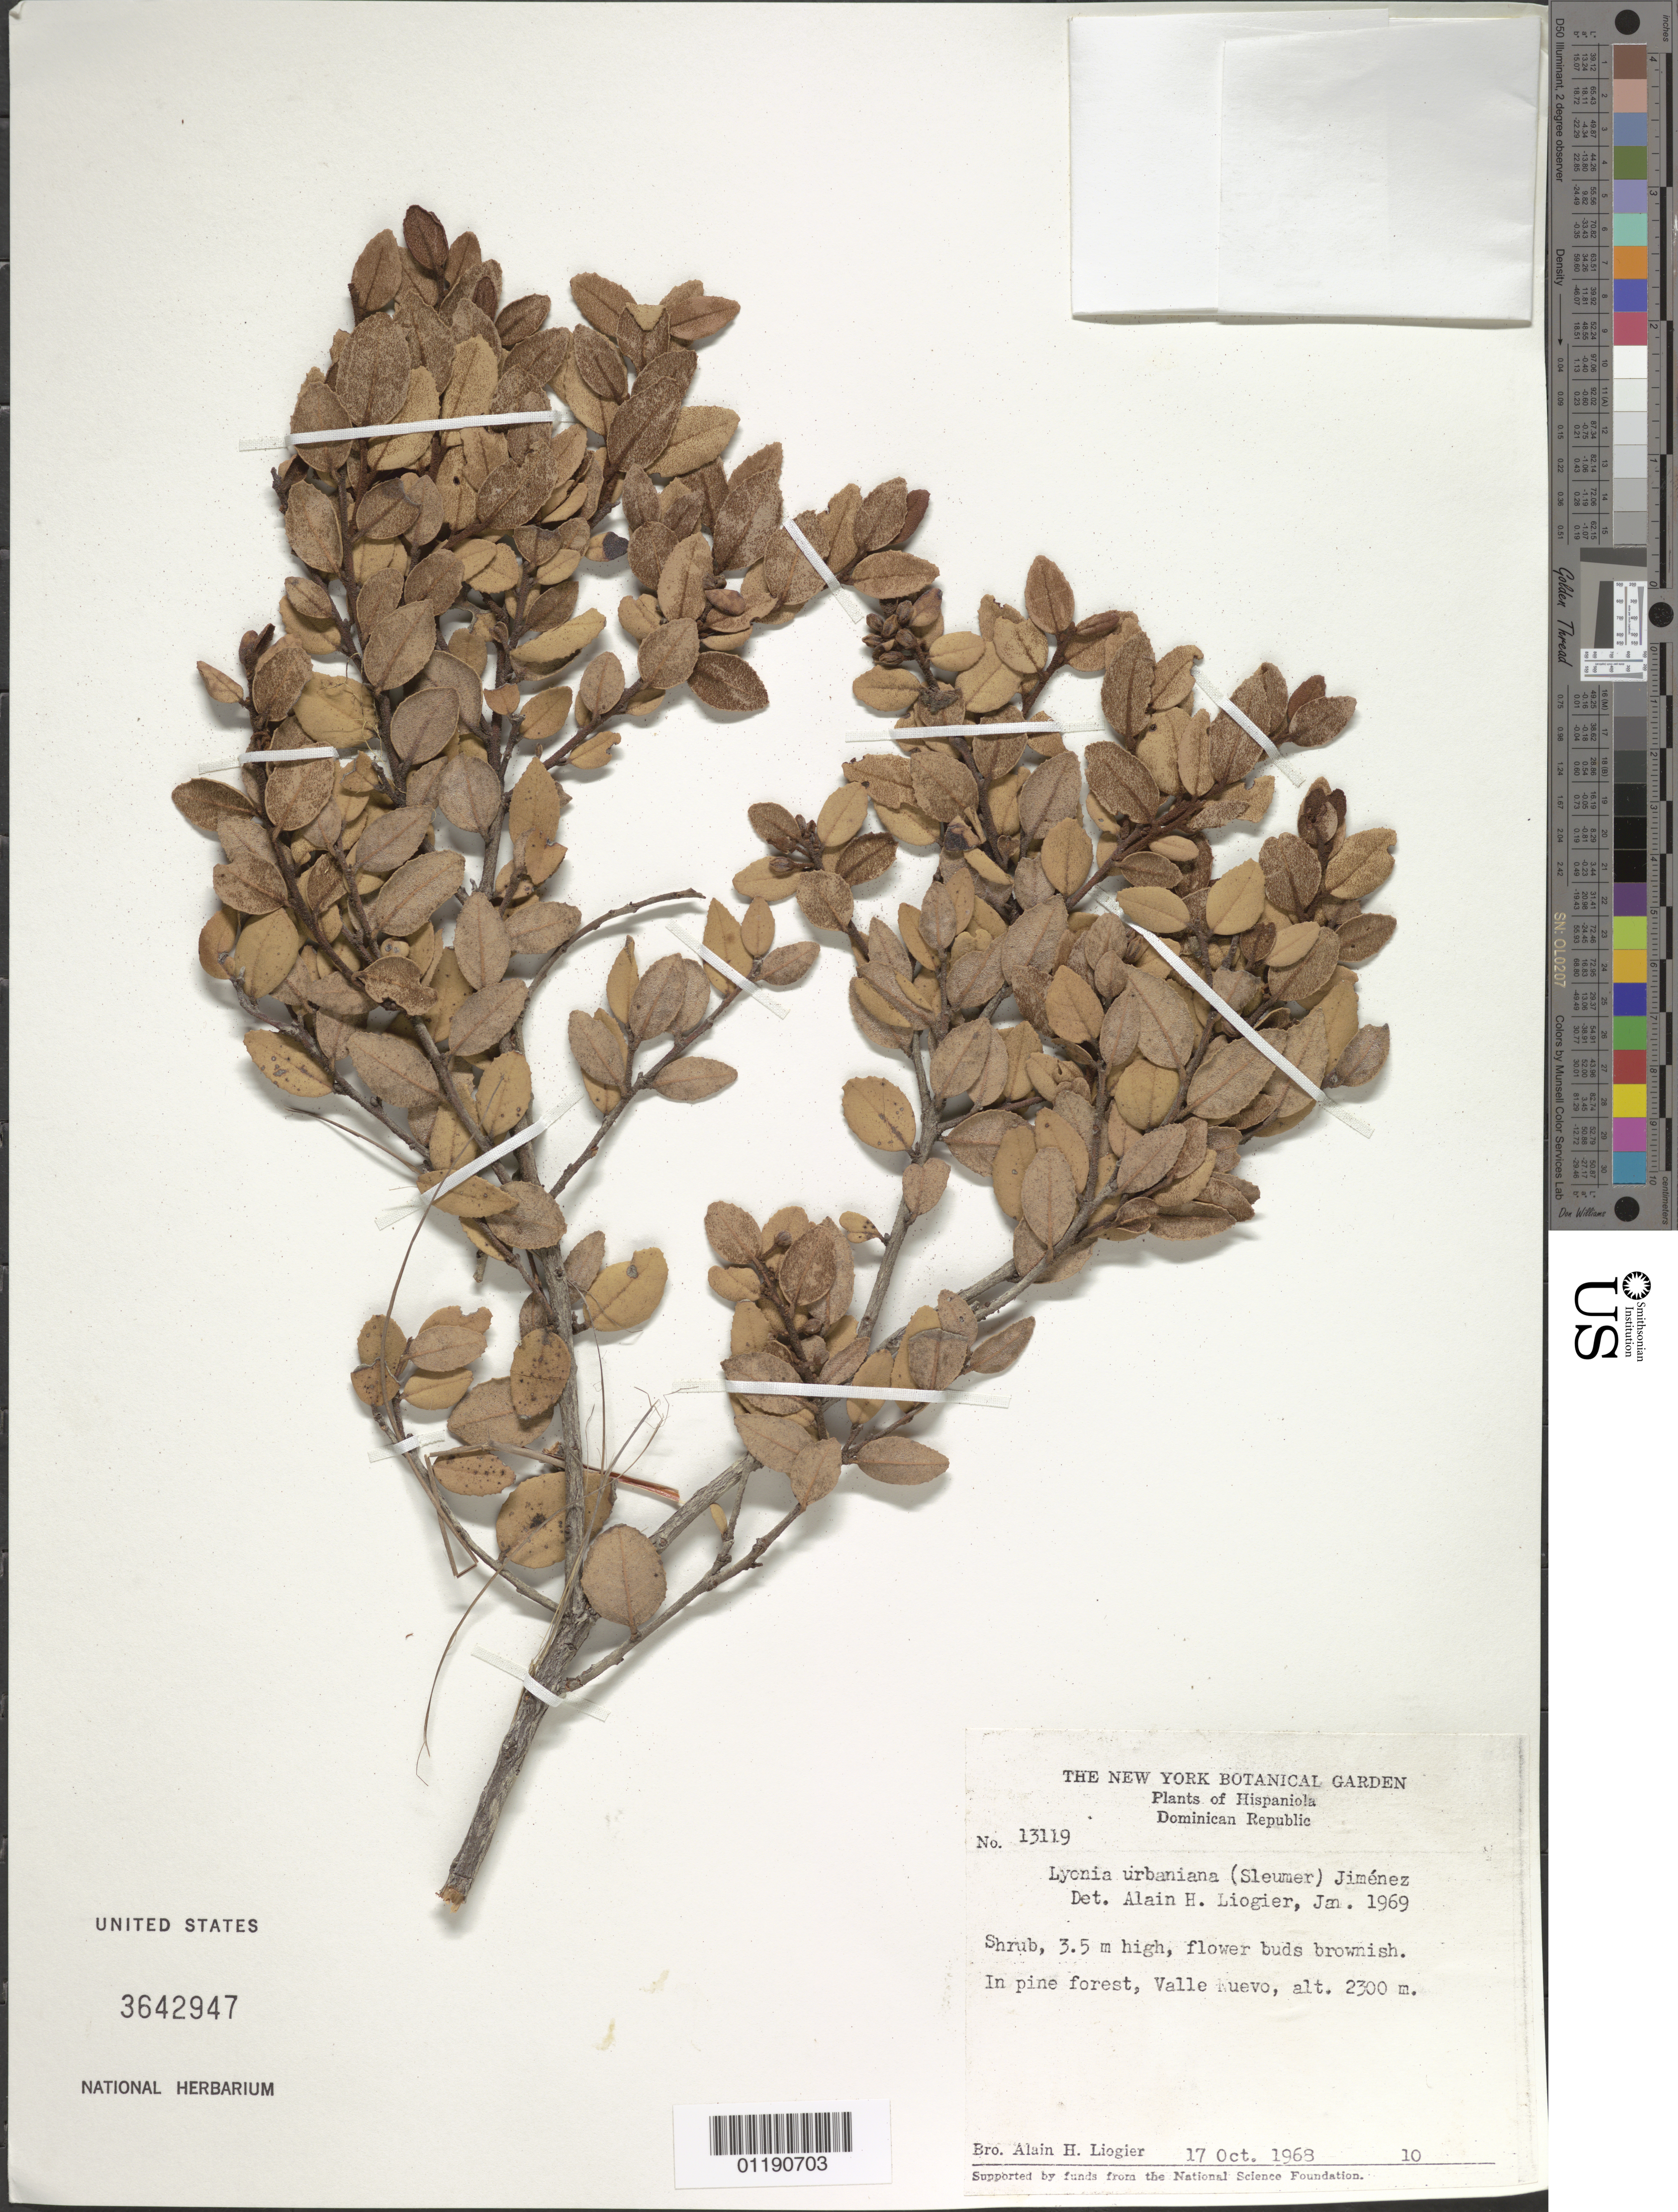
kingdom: Plantae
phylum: Tracheophyta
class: Magnoliopsida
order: Ericales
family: Ericaceae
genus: Lyonia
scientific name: Lyonia urbaniana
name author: (Sleumer) J. Jiménez Alm.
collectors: A. H. Liogier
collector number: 13119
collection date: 1968-10-17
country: Dominican Republic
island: Hispaniola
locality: Valle Nuevo.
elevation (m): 2300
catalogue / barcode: US 3642947